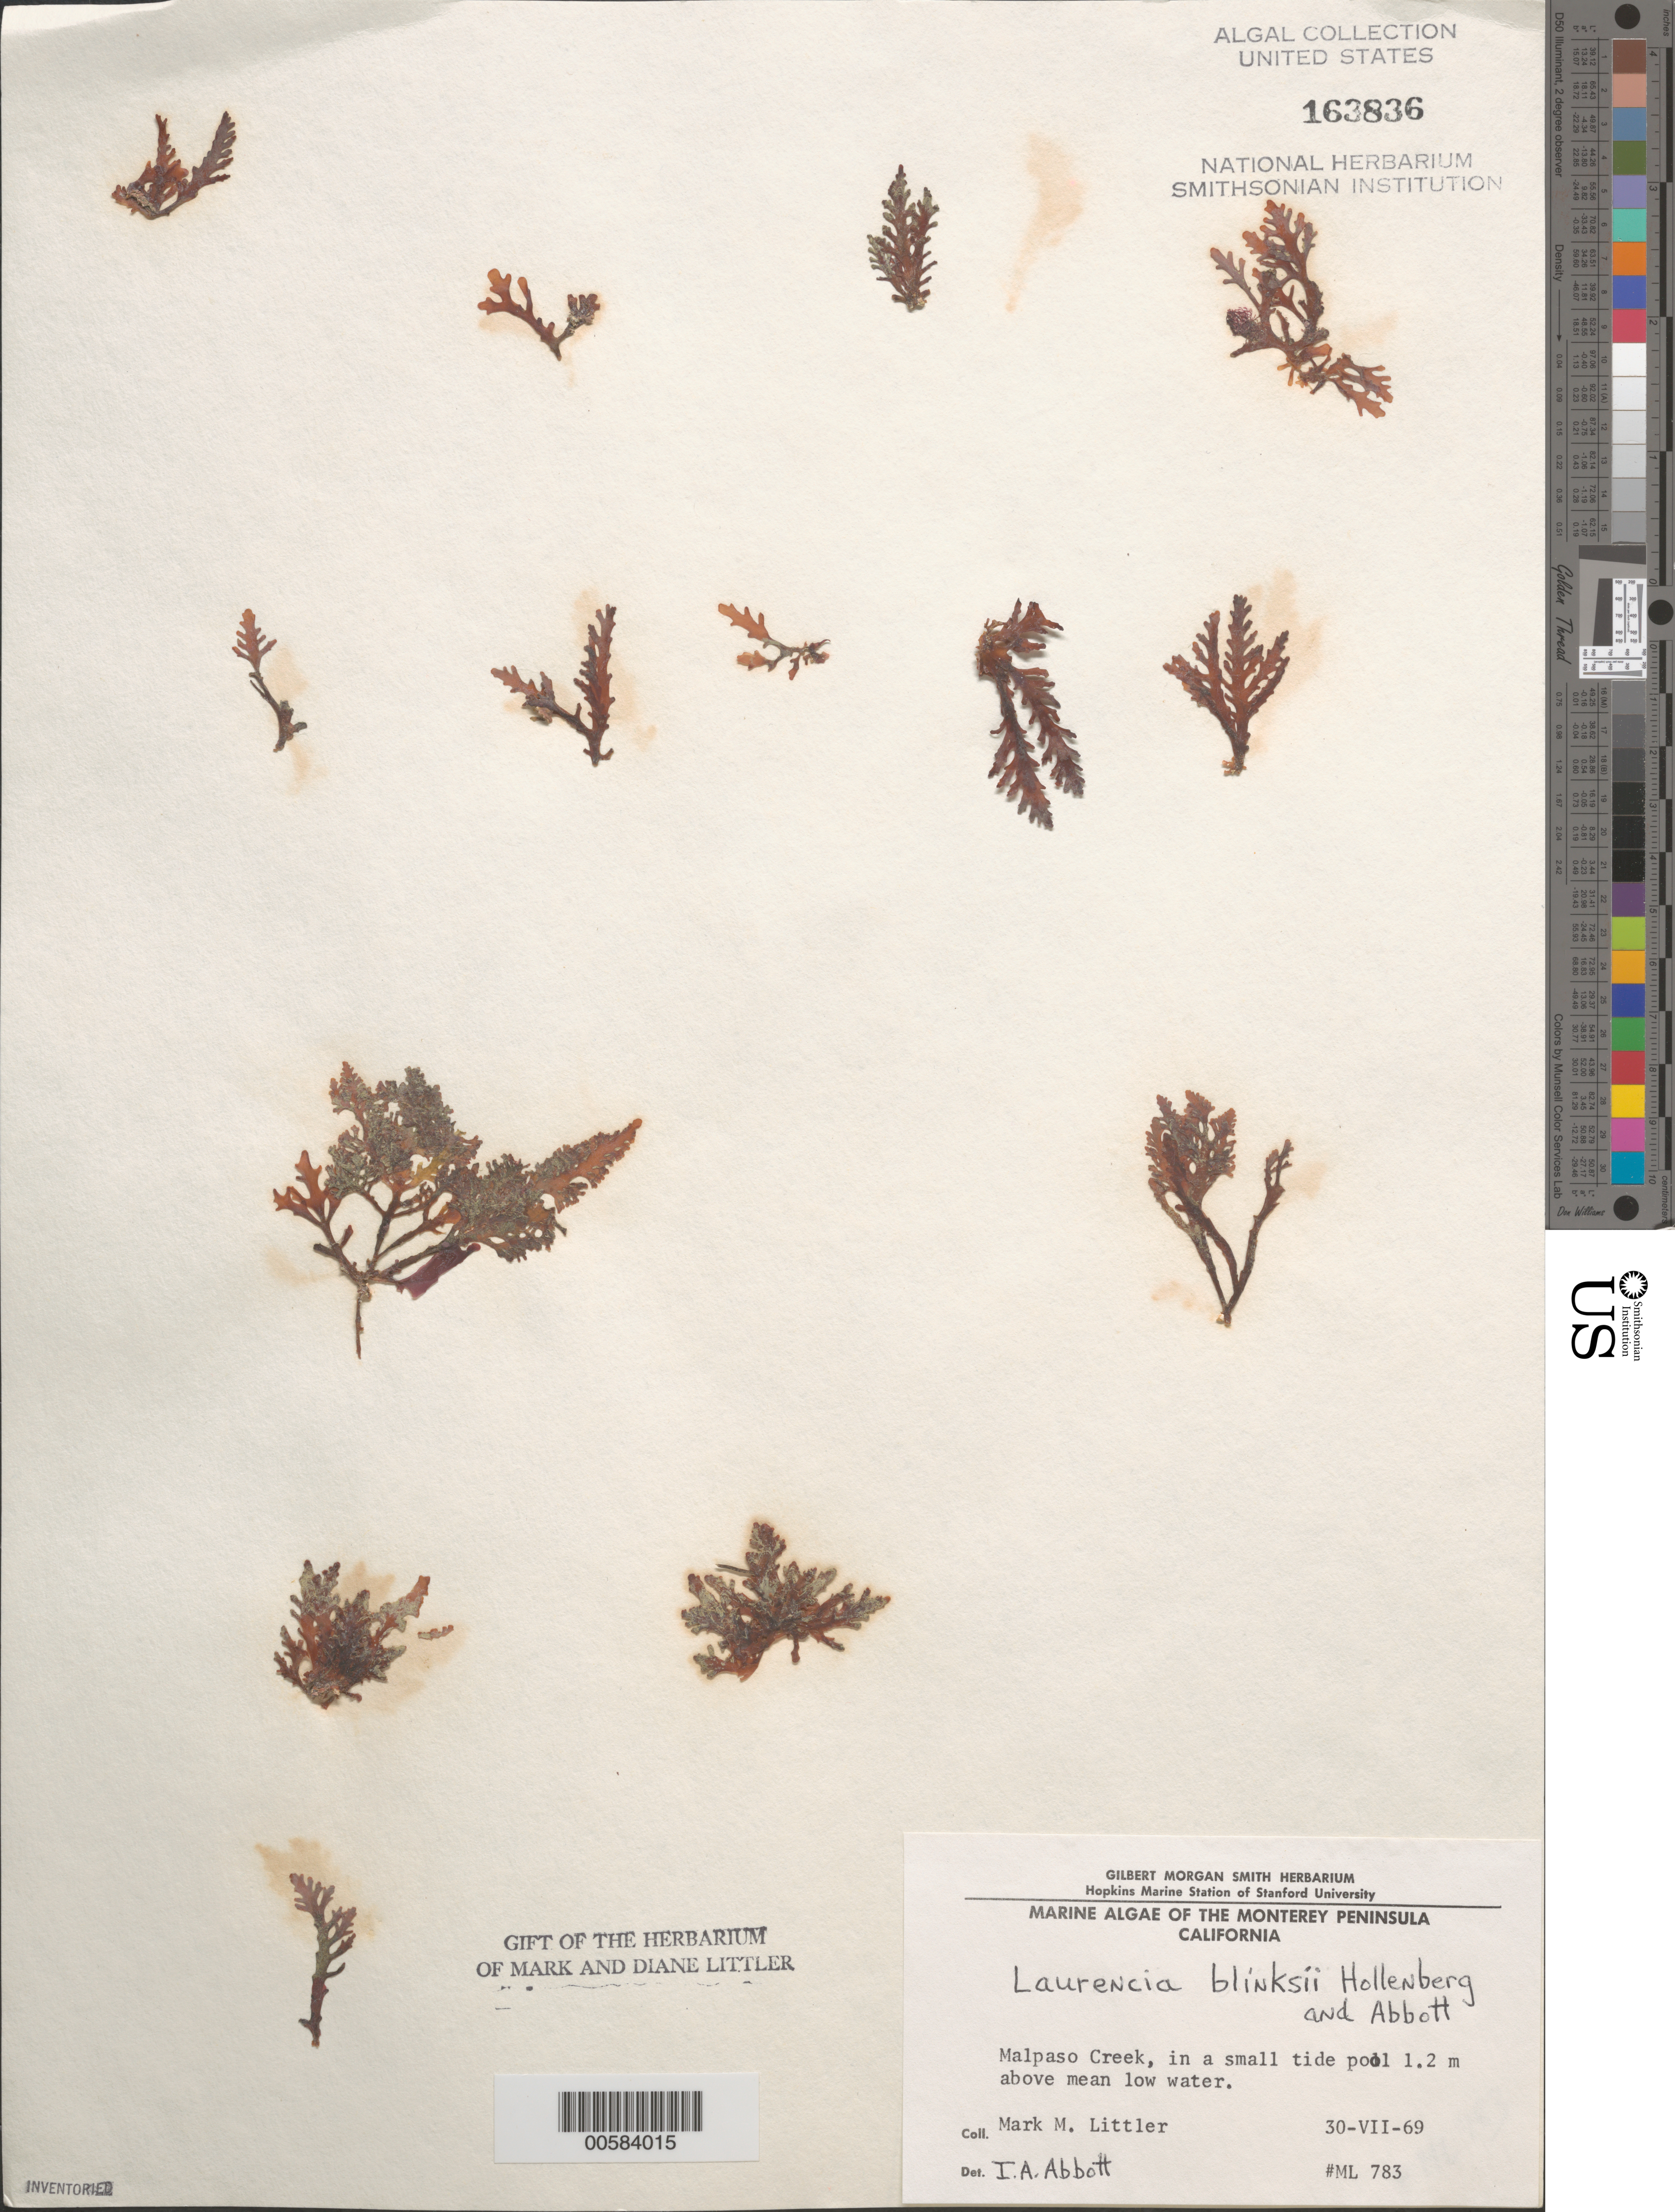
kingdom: Plantae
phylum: Rhodophyta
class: Florideophyceae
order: Ceramiales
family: Rhodomelaceae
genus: Osmundea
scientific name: Osmundea blinksii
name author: (Hollenb. & I.A. Abbott) K.W. Nam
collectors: M. M. Littler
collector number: ML 783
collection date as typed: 30 Jul 1969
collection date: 1969-07-30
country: United States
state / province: California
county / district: Monterey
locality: Malpaso Creek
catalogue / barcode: US 163836